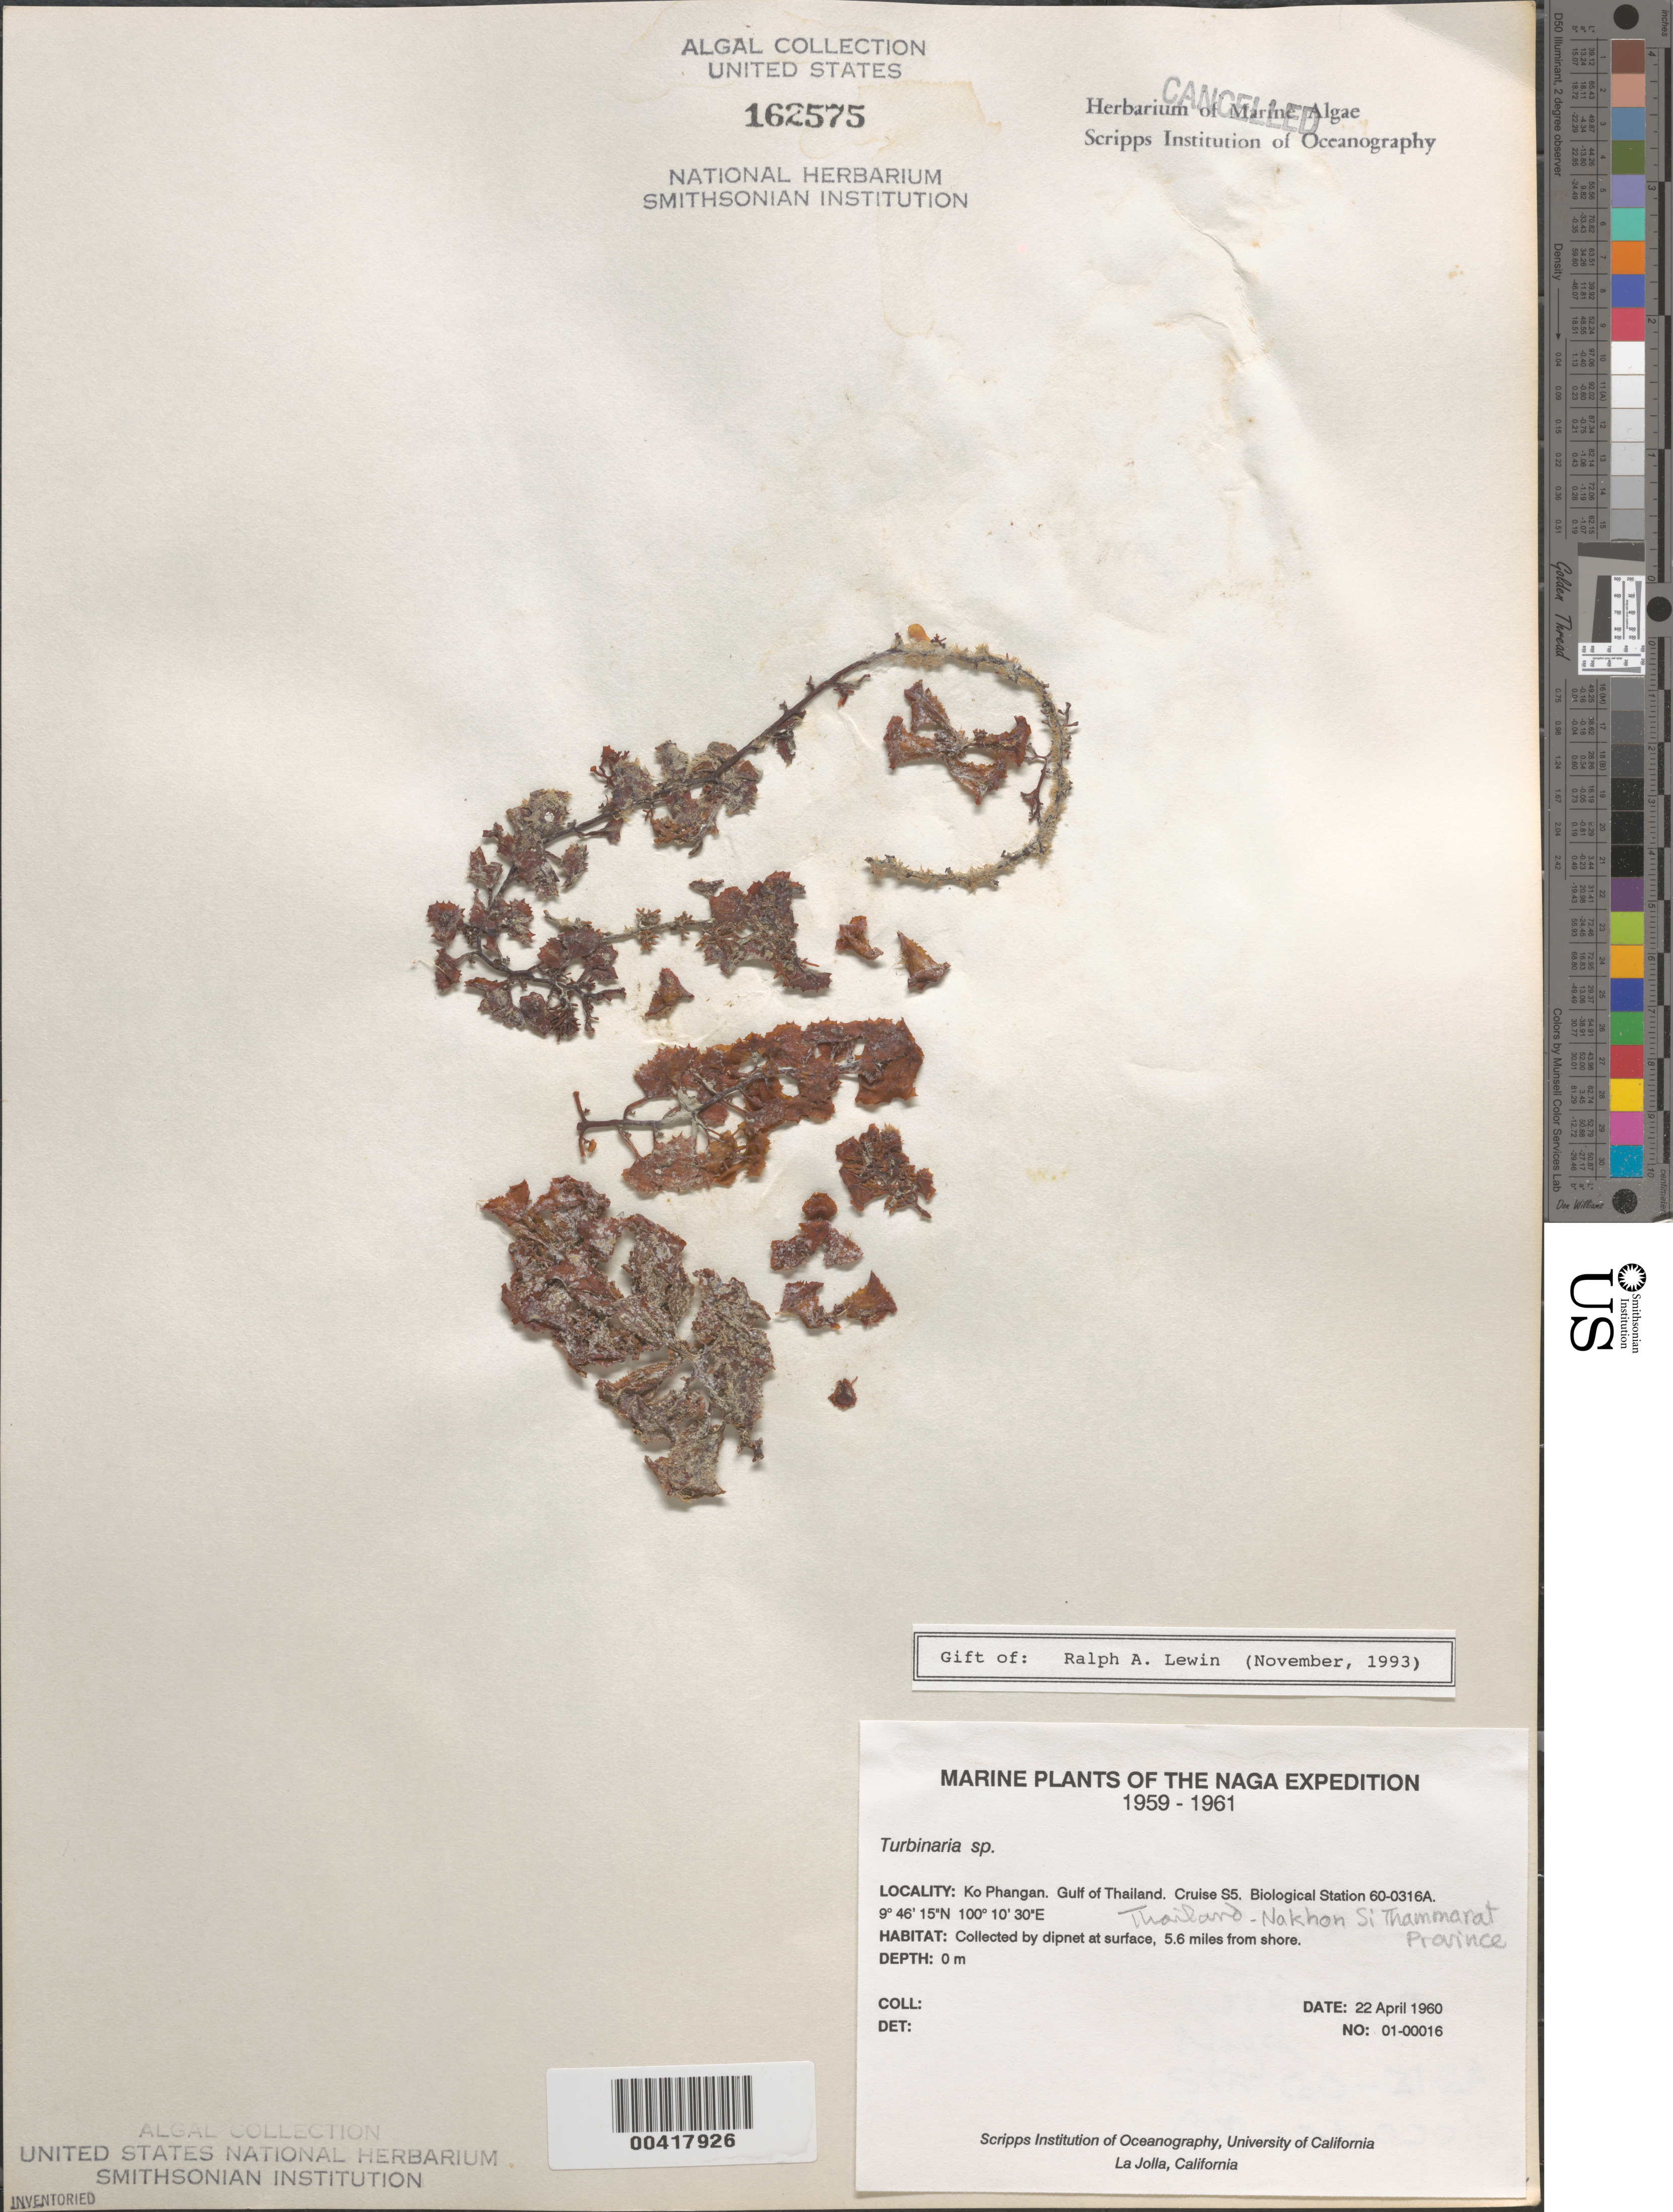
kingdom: Chromista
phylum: Ochrophyta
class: Phaeophyceae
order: Fucales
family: Sargassaceae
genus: Turbinaria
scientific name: Turbinaria sp.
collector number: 01-00016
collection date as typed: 22 Apr 1960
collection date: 1960-04-22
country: Thailand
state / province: Nakhon Si Thammarat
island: Ko Phangan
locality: Gulf of Thailand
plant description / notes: Naga Expedition, 1959-1961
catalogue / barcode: US 162575